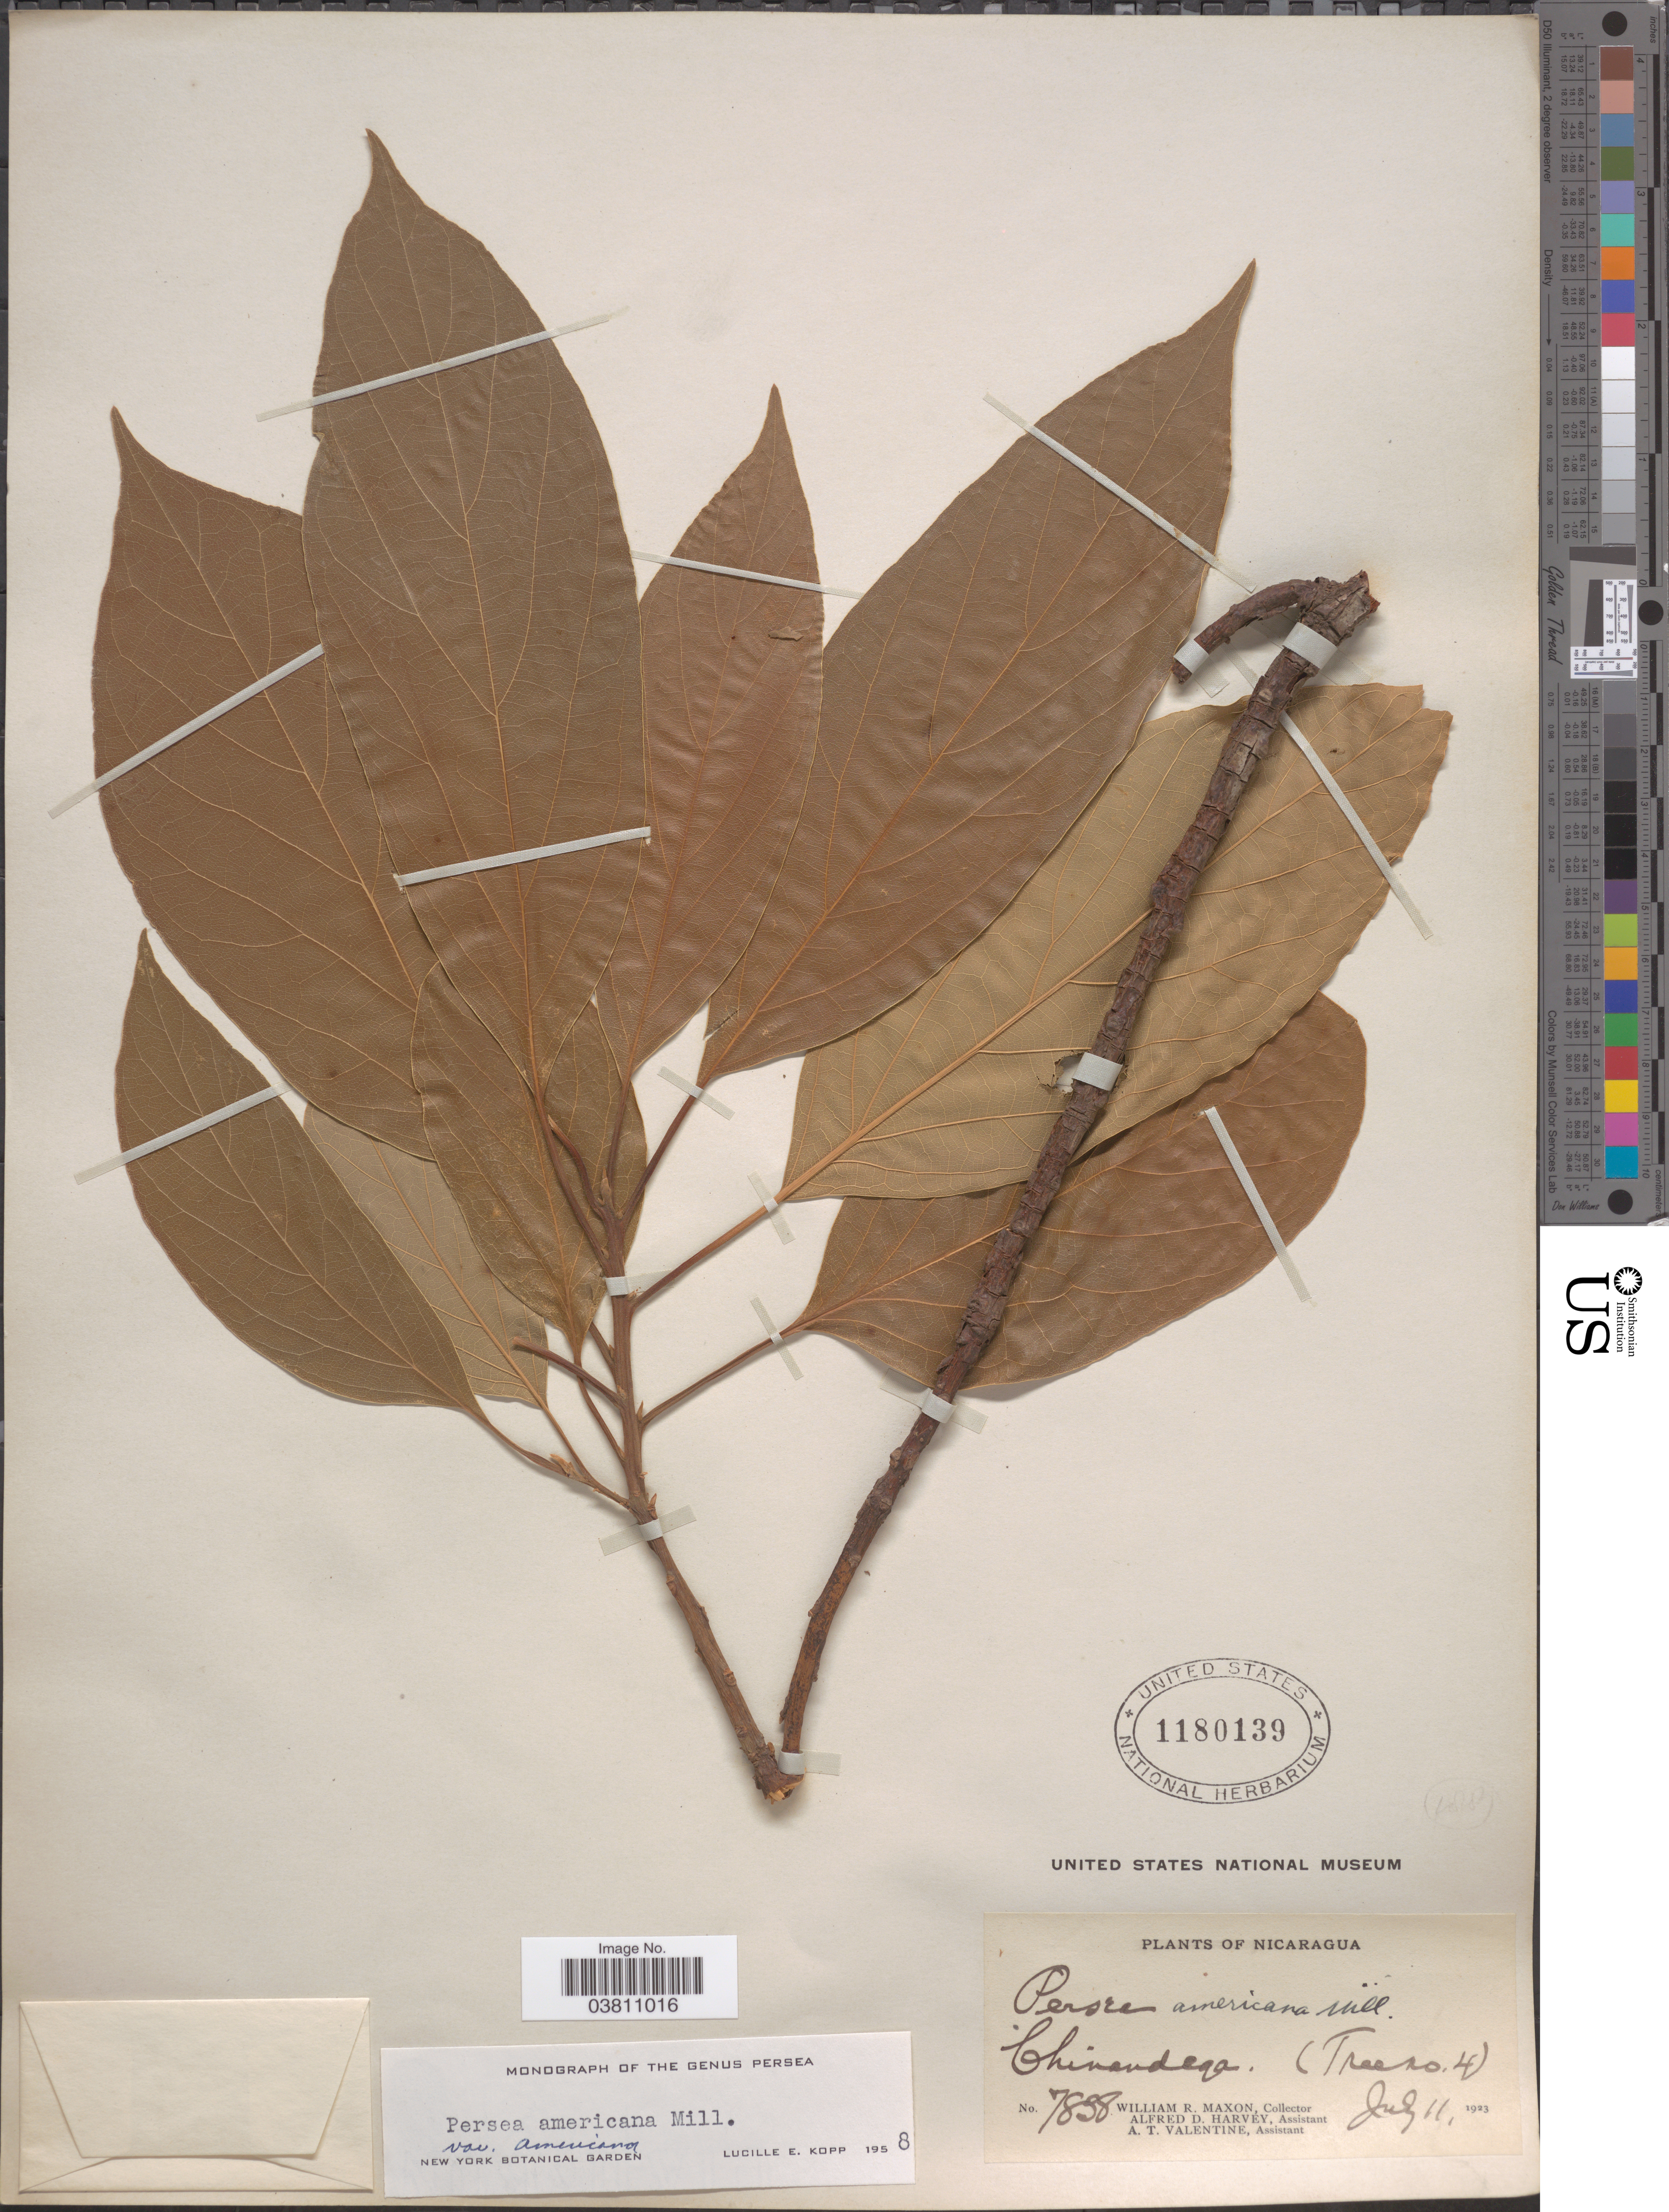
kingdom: Plantae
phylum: Tracheophyta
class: Magnoliopsida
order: Laurales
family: Lauraceae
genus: Persea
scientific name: Persea americana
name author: Mill.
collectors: W. R. Maxon, A. D. Harvey & A. Valentine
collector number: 7838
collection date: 1923-07-11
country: Nicaragua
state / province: Chinandega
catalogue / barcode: US 1180139